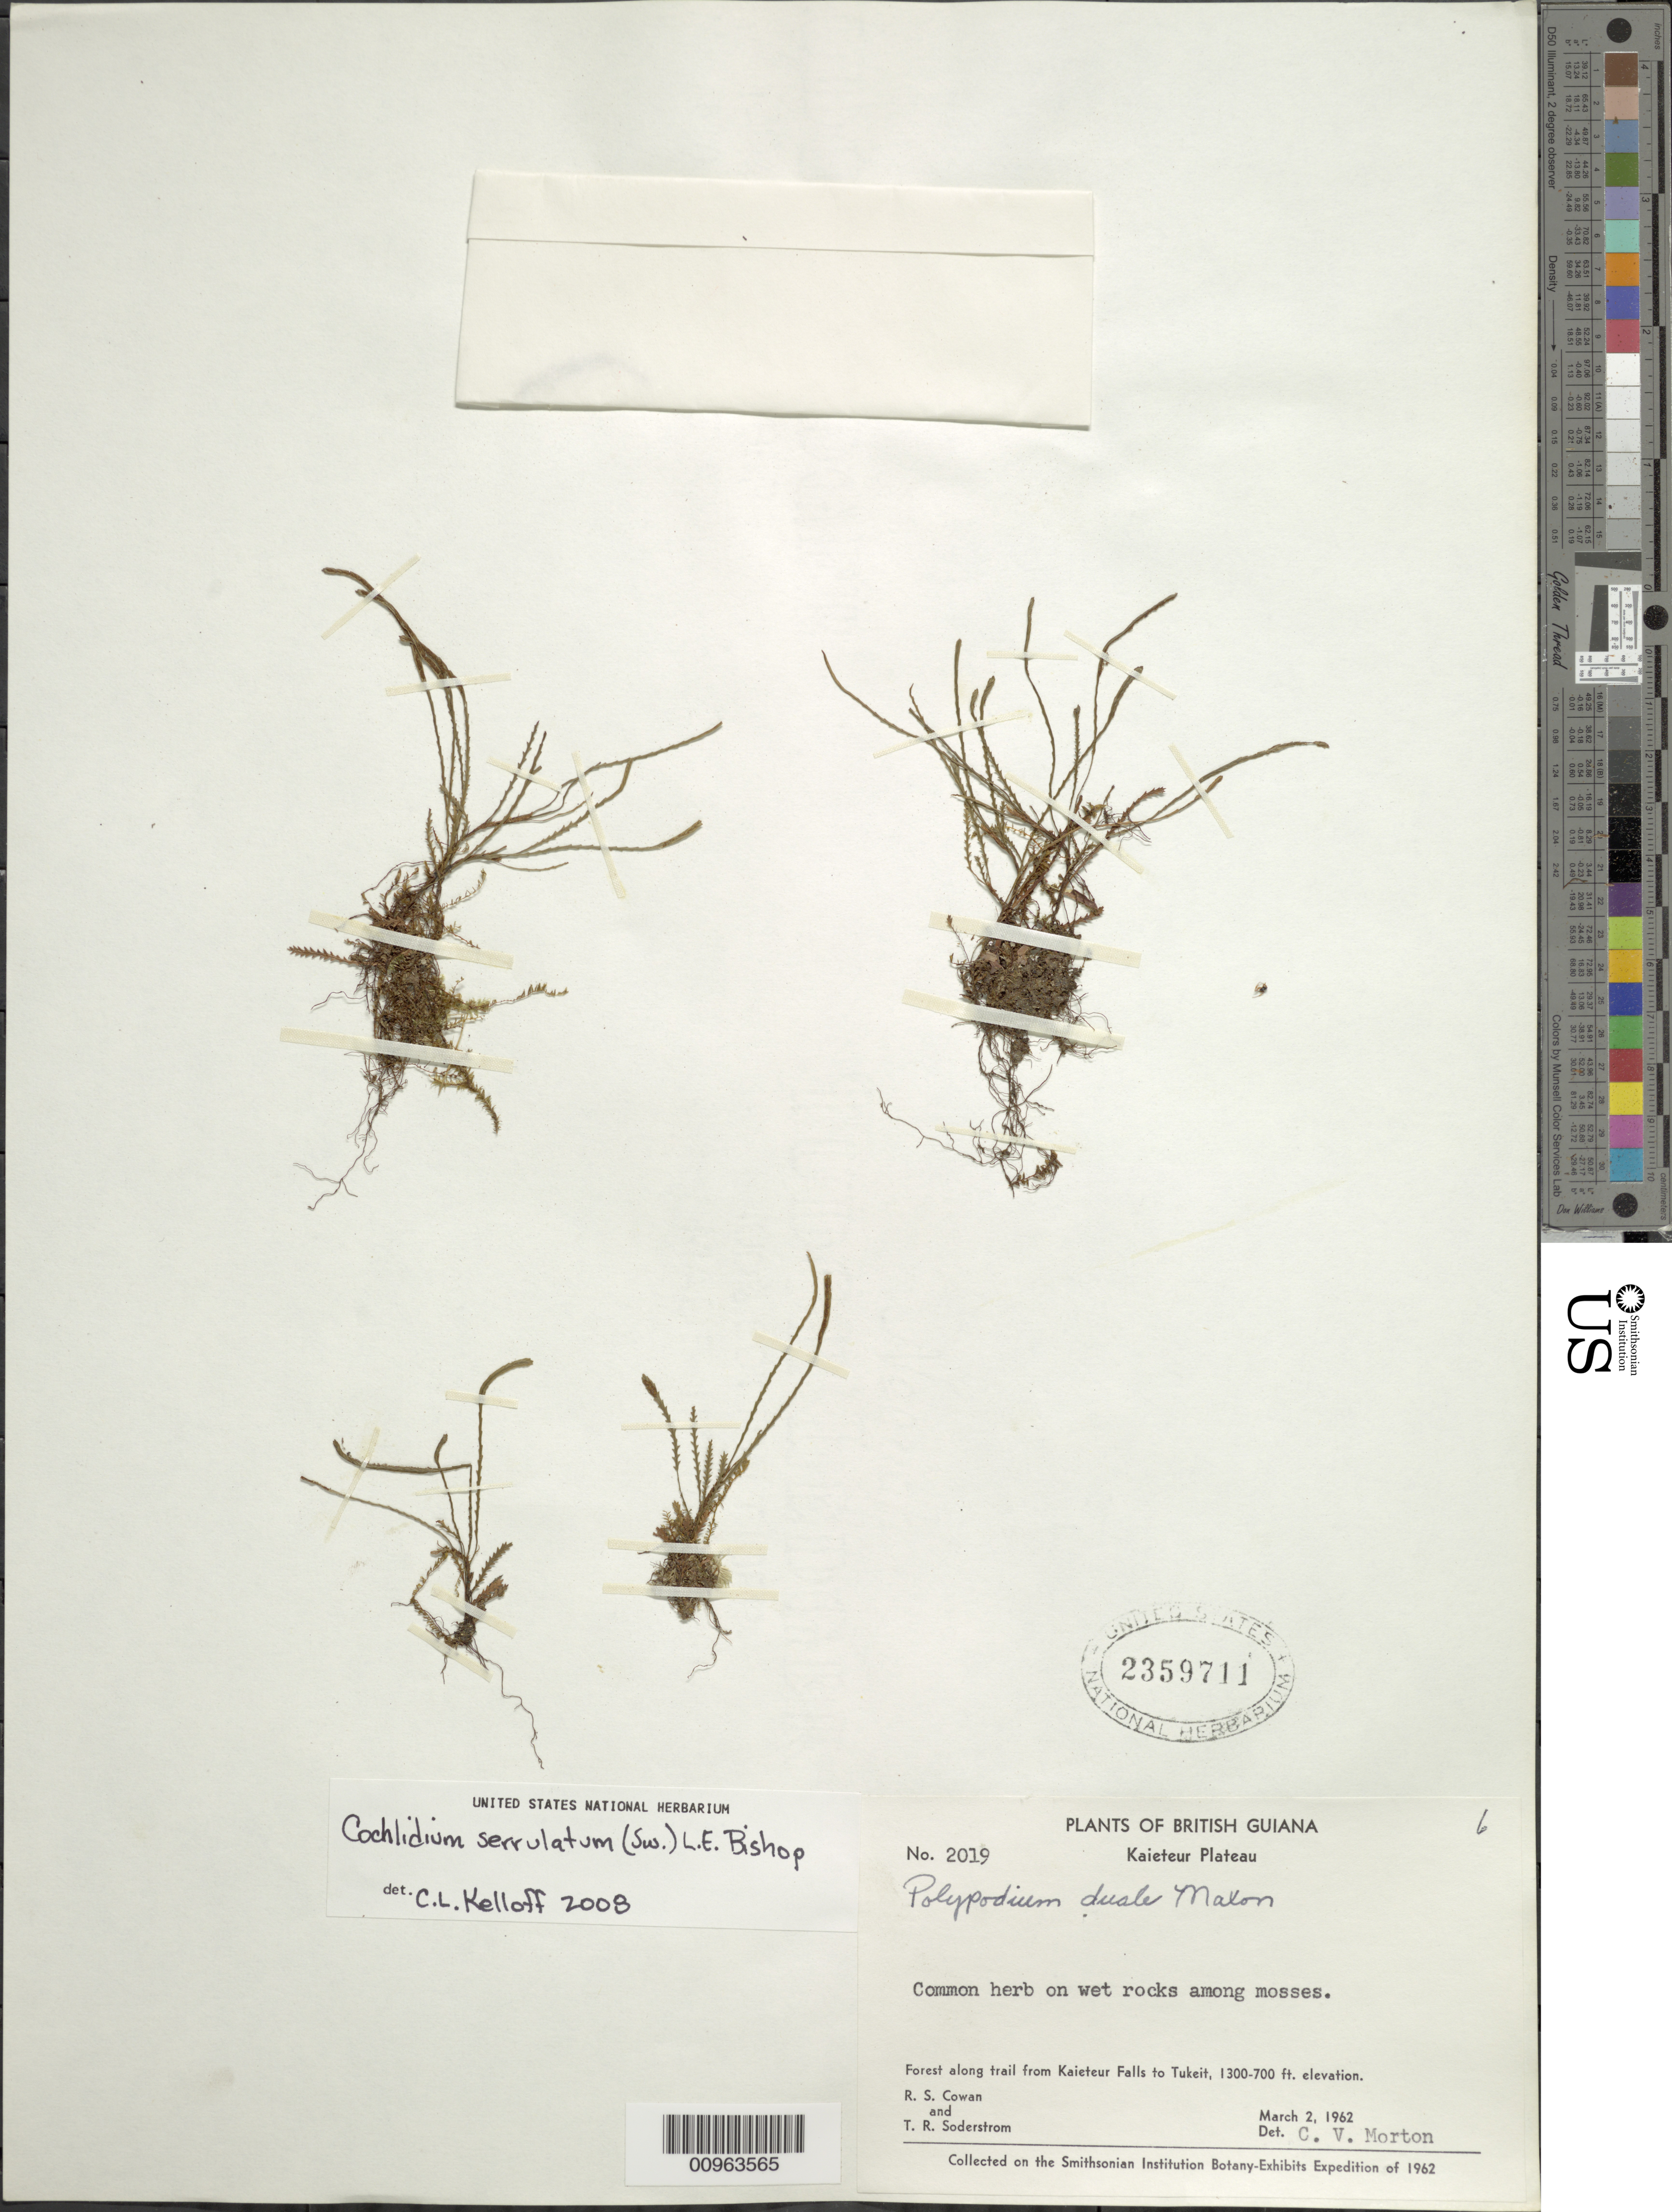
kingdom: Plantae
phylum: Tracheophyta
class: Polypodiopsida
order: Polypodiales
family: Polypodiaceae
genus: Cochlidium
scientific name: Cochlidium serrulatum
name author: (Sw.) L.E. Bishop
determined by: Kelloff, Carol L., (US), Smithsonian Institution - National Museum of Natural History (UNITED STATES)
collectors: R. S. Cowan & T. R. Soderstrom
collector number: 2019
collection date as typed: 2-Mar-62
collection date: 1962-03-02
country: Guyana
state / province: Potaro-Siparuni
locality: Kaieteur Plateau, trail from Kaieteur Plateau to Tukeit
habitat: Wet rocks among mosses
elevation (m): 213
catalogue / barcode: US 2359711